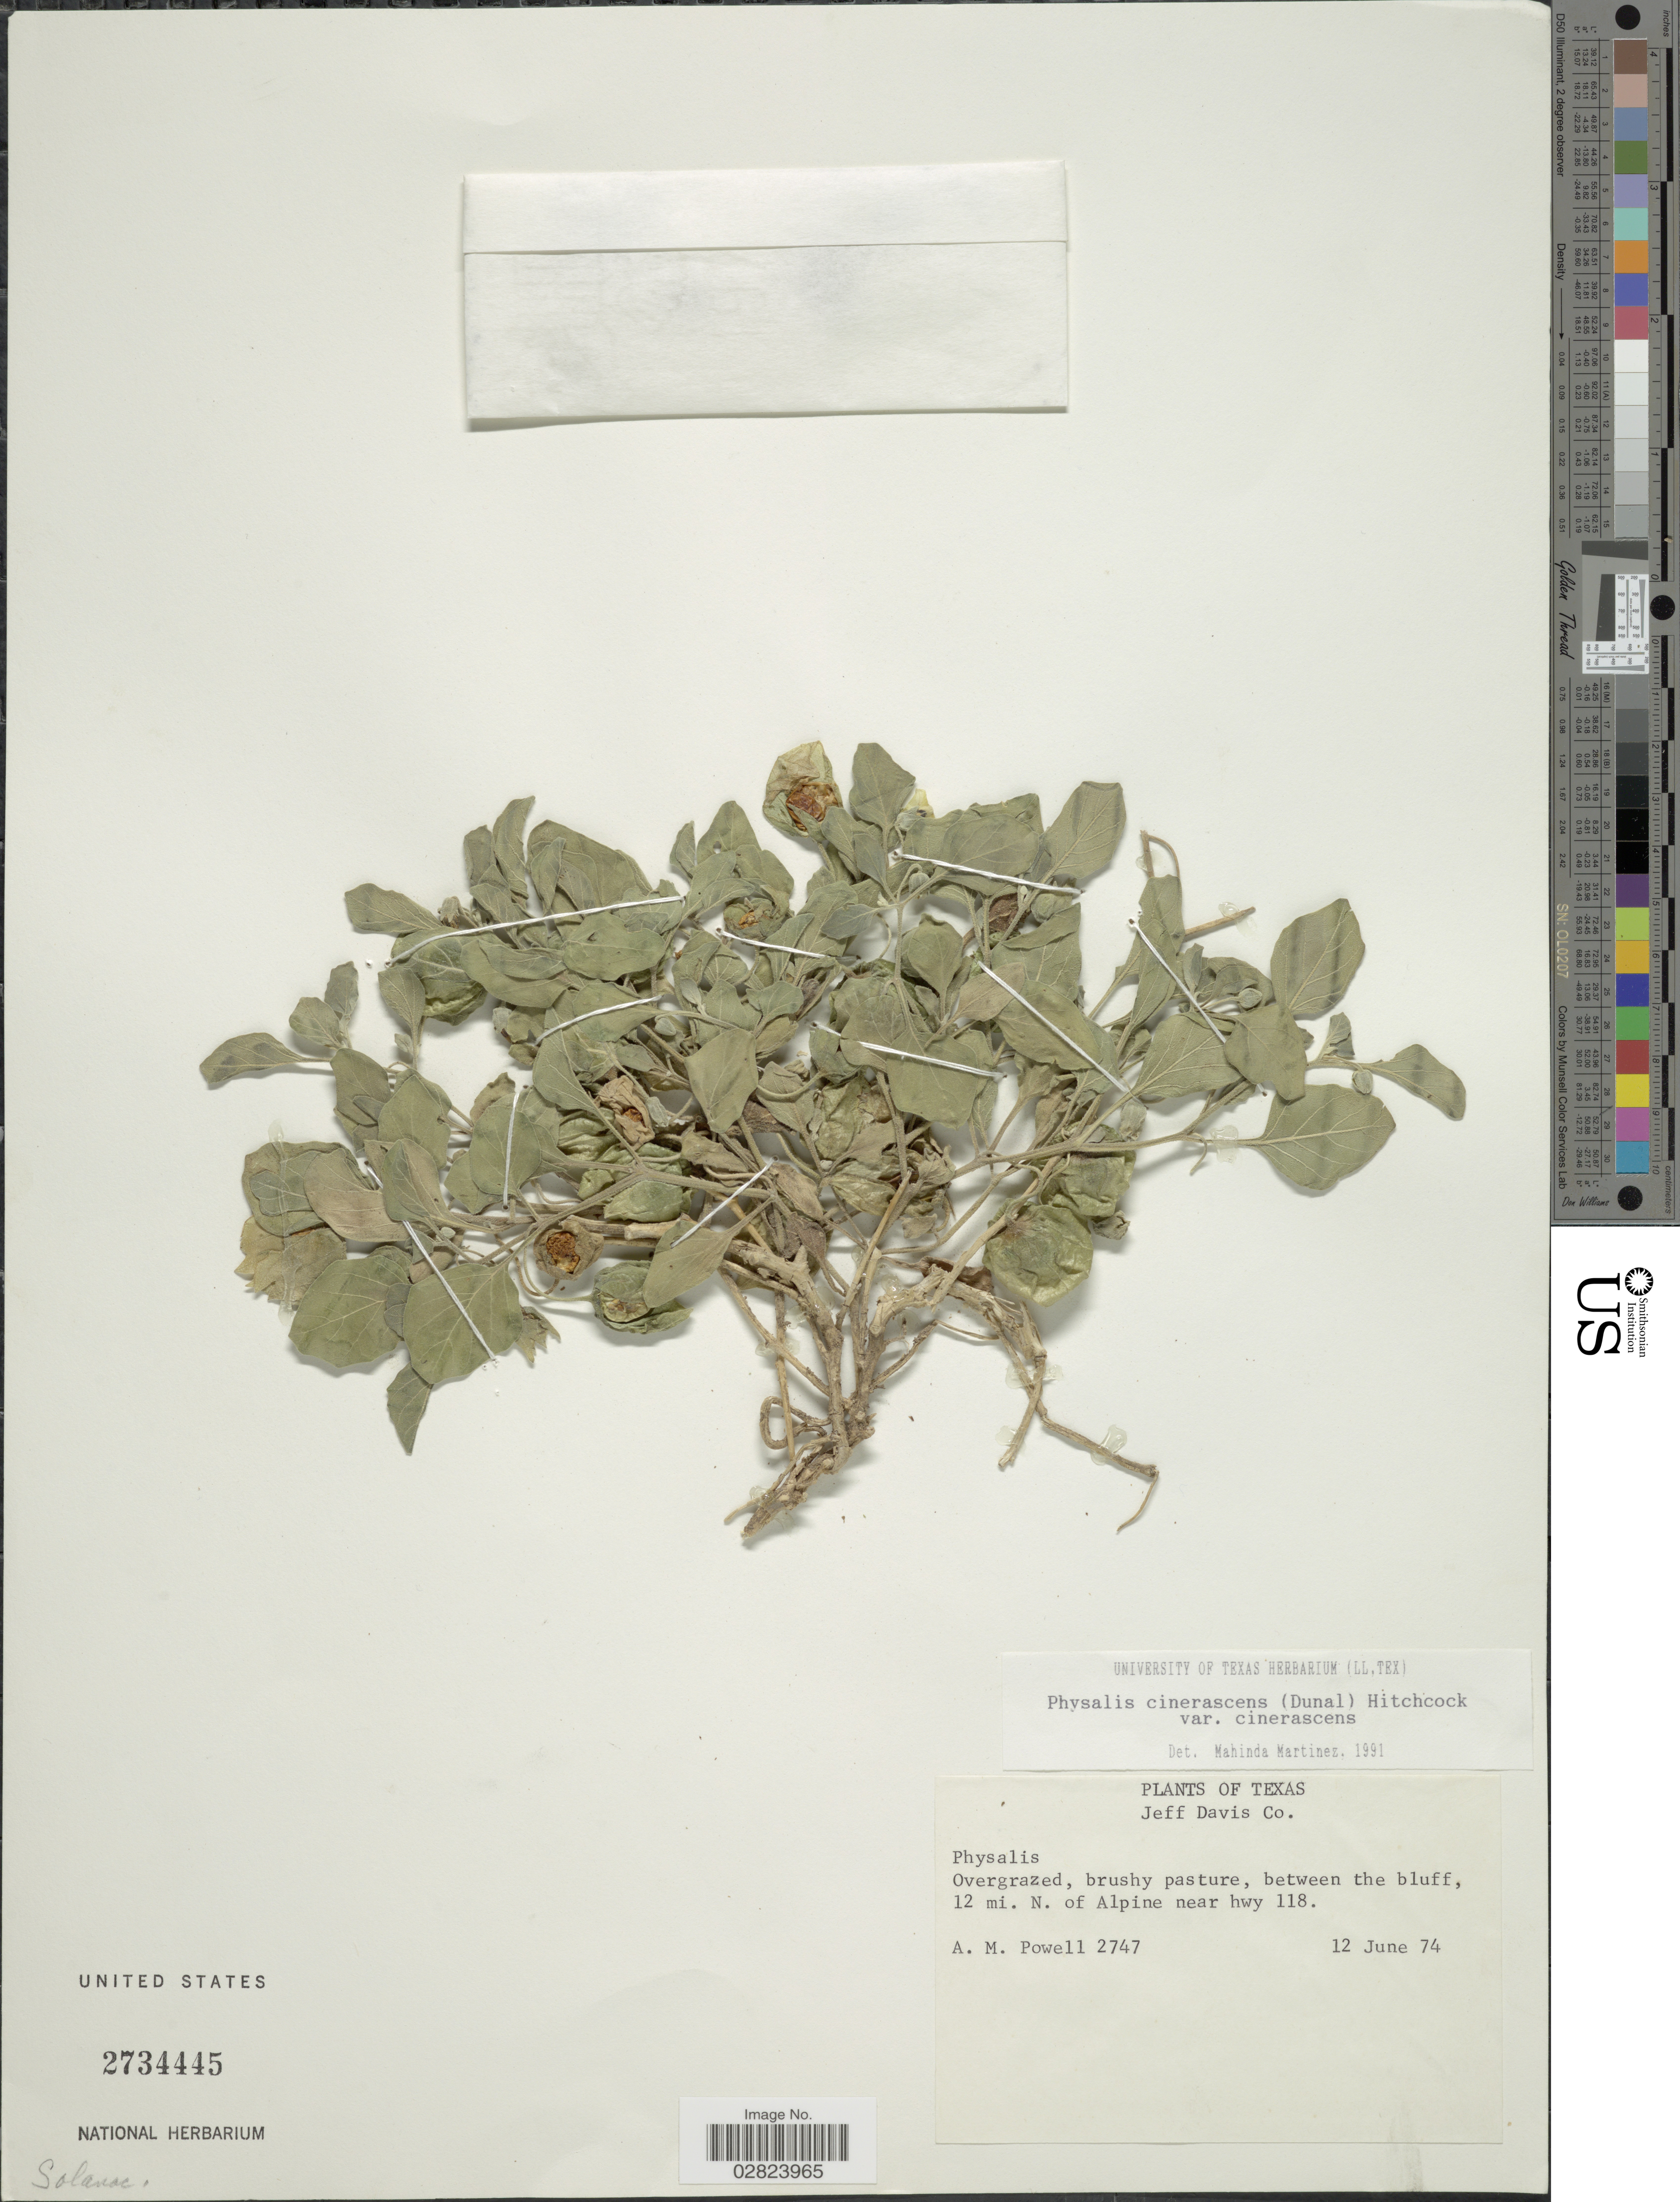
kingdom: Plantae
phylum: Tracheophyta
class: Magnoliopsida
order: Solanales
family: Solanaceae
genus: Physalis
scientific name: Physalis mollis var. cinerascens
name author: (Dunal) A. Gray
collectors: A. M. Powell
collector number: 2747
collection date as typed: Transcribed d/m/y: 12/6/74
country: United States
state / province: Texas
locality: Jeff Davis Co. 12 mi. N. of Alpine near hwy 118.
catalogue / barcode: US 2734445